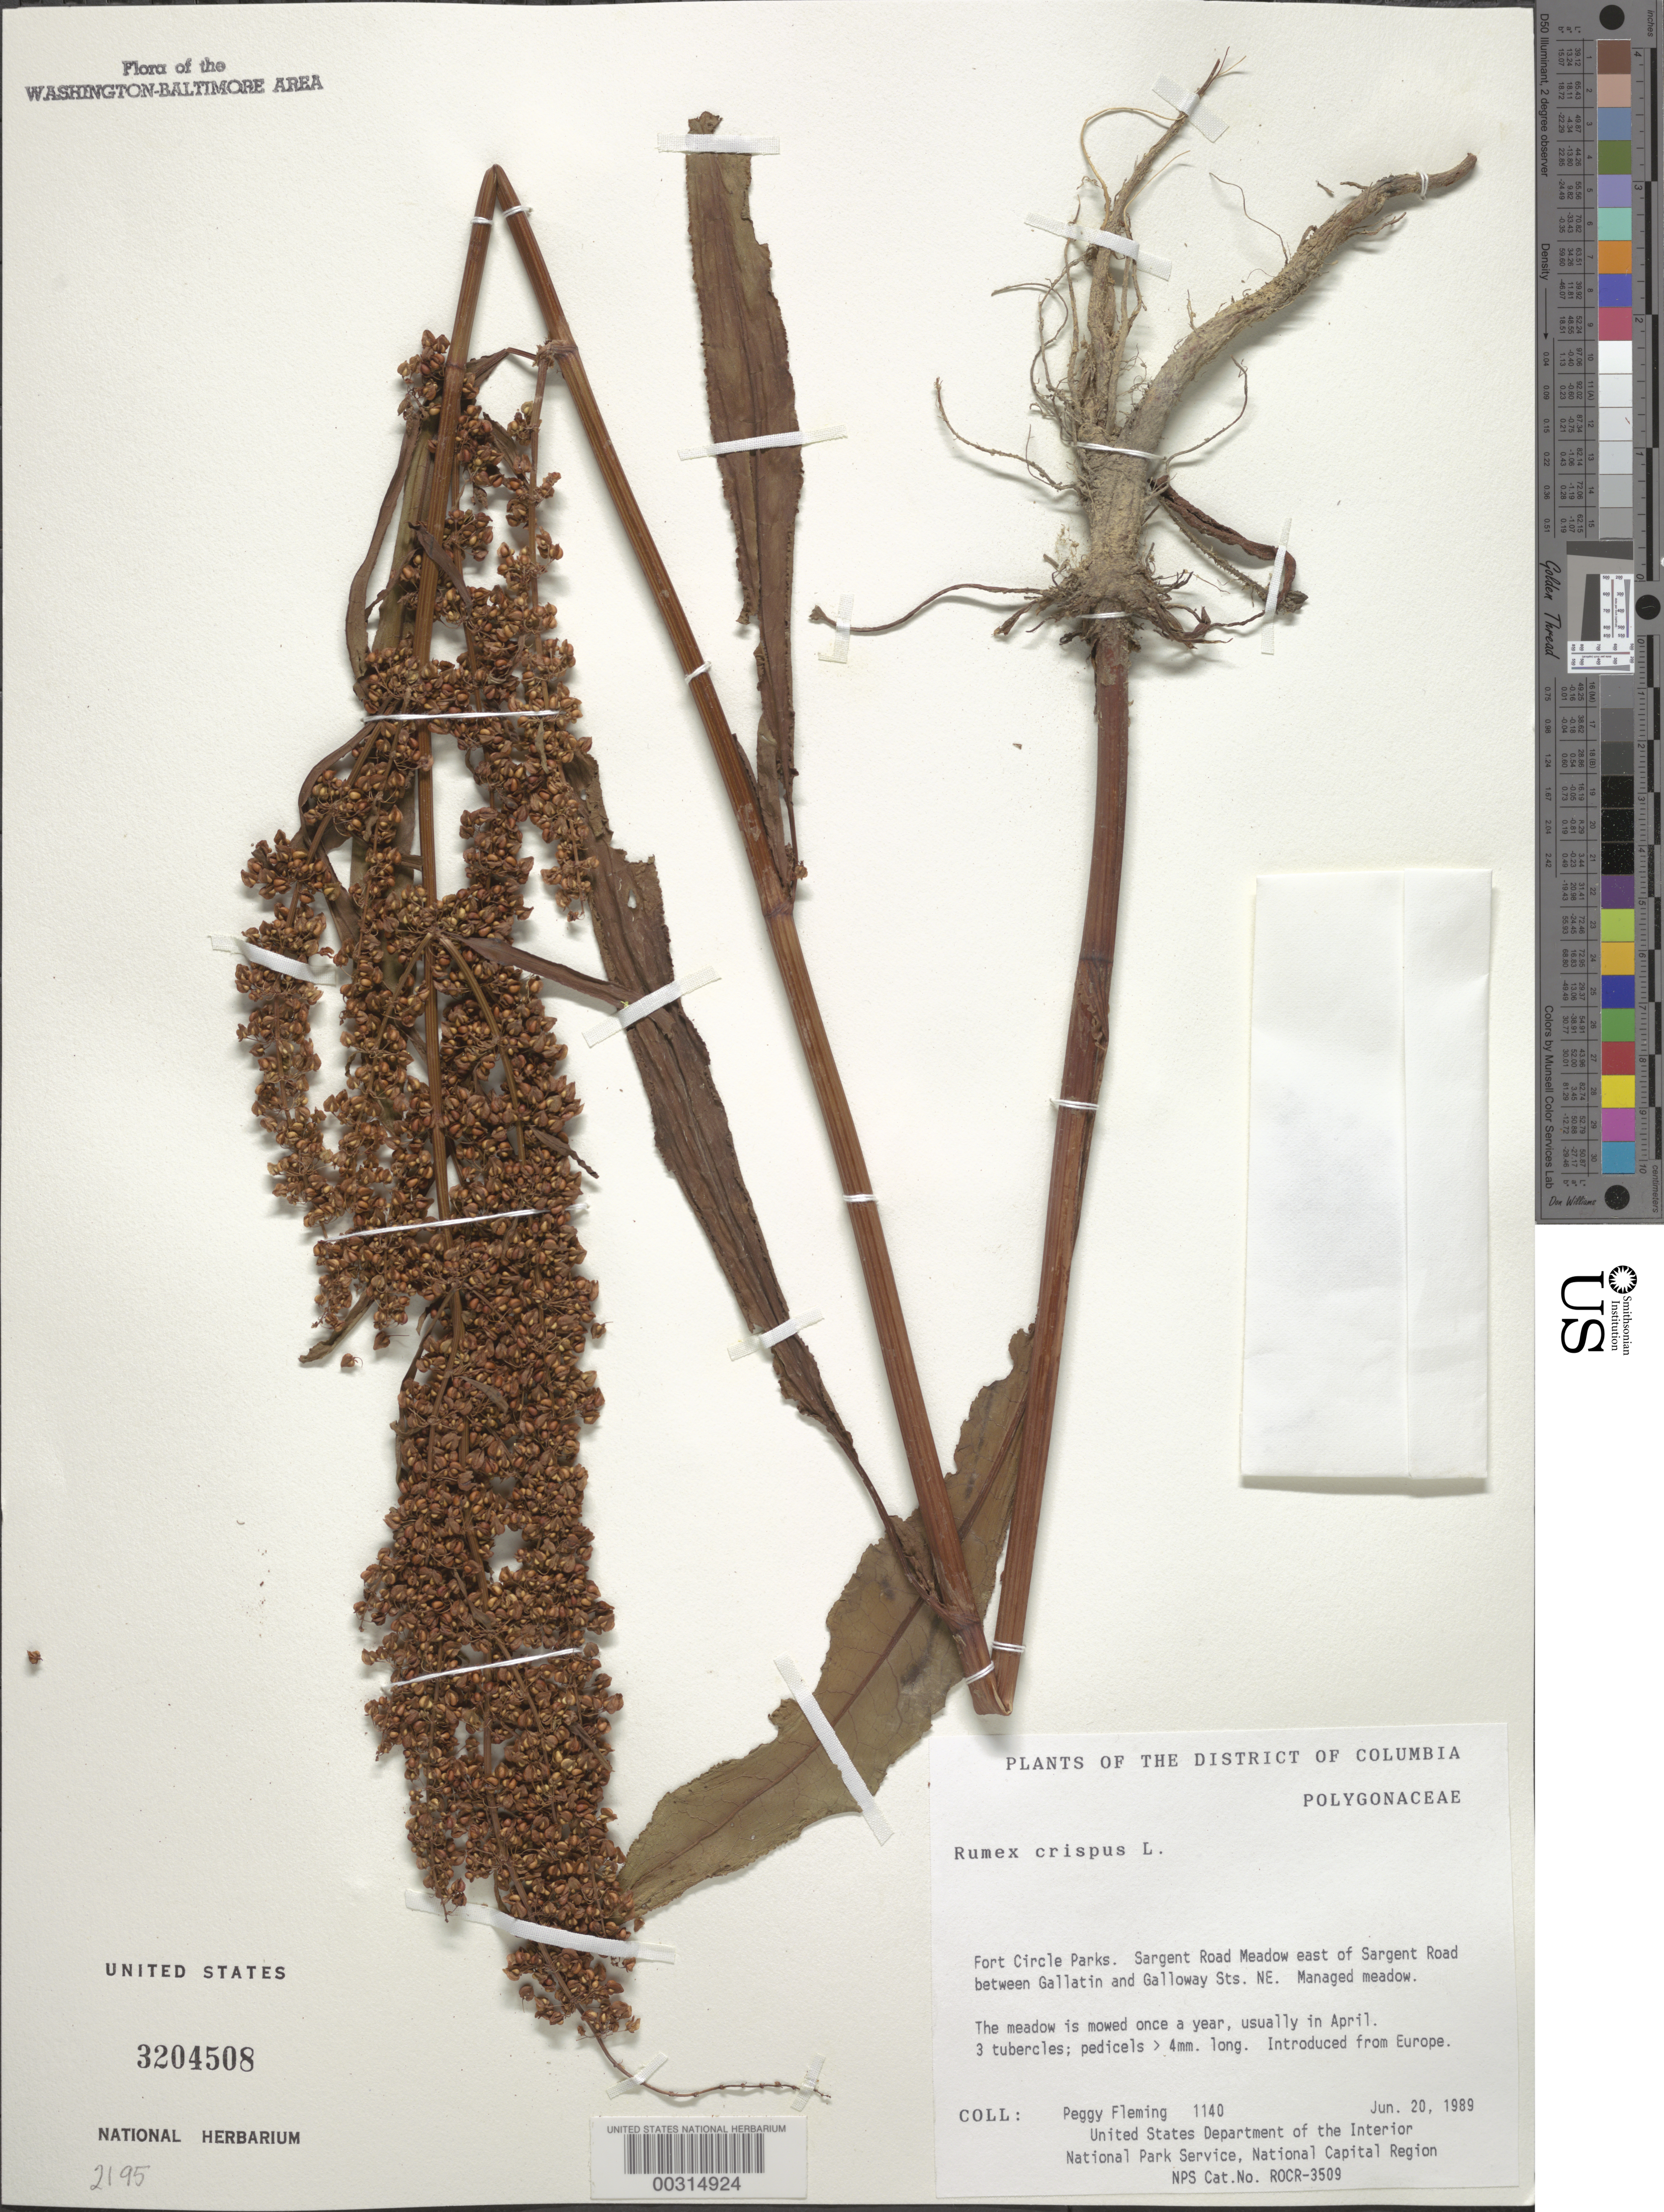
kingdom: Plantae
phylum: Tracheophyta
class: Magnoliopsida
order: Caryophyllales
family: Polygonaceae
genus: Rumex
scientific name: Rumex crispus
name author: L.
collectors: P. Fleming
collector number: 1140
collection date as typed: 20 Jun 1989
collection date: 1989-06-20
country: United States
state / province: District of Columbia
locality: Fort Circle Parks, Sargent Road meadow E of Sargent Road between Gallatin and Galloway Sts, NE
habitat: Managed meadow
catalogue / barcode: US 3204508